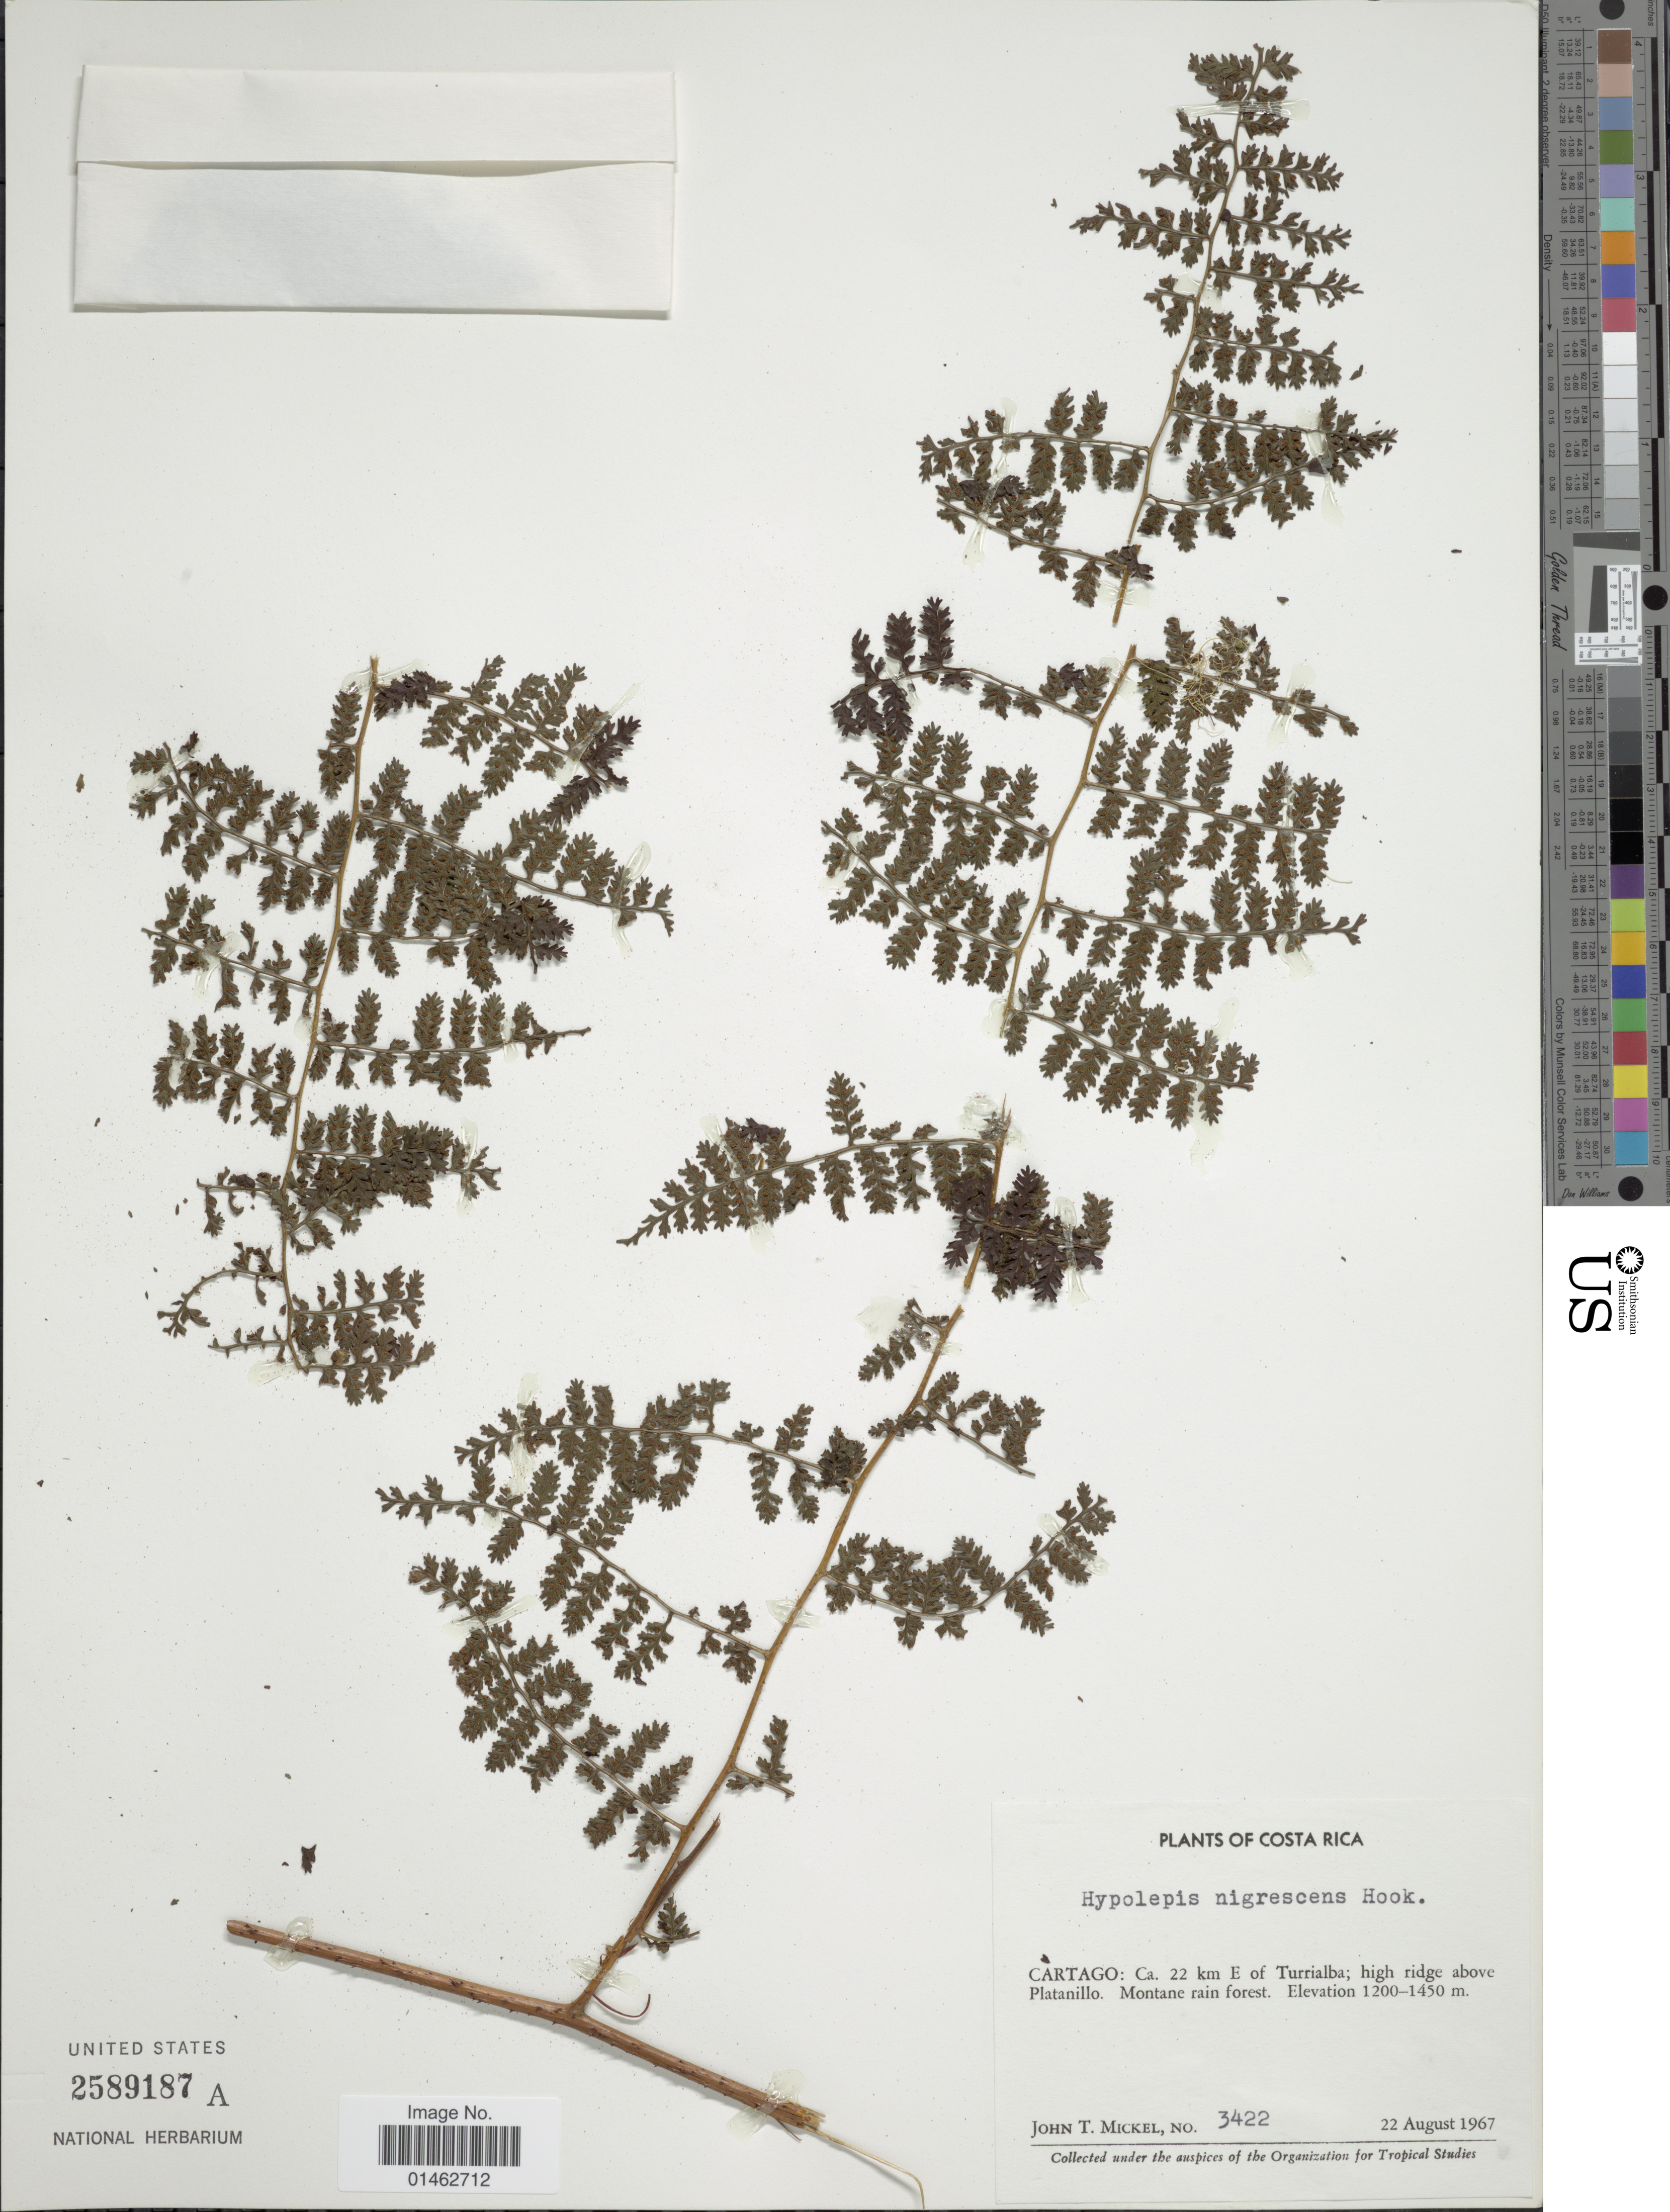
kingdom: Plantae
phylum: Tracheophyta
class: Polypodiopsida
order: Polypodiales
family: Dennstaedtiaceae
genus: Hypolepis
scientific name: Hypolepis nigrescens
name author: Hook.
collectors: J. T. Mickel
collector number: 3422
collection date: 1967-08-22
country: Costa Rica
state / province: Cartago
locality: Ca. 22 km E of Turrialba; high ridge above Platanillo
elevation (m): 1200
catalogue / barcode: US 2589187A